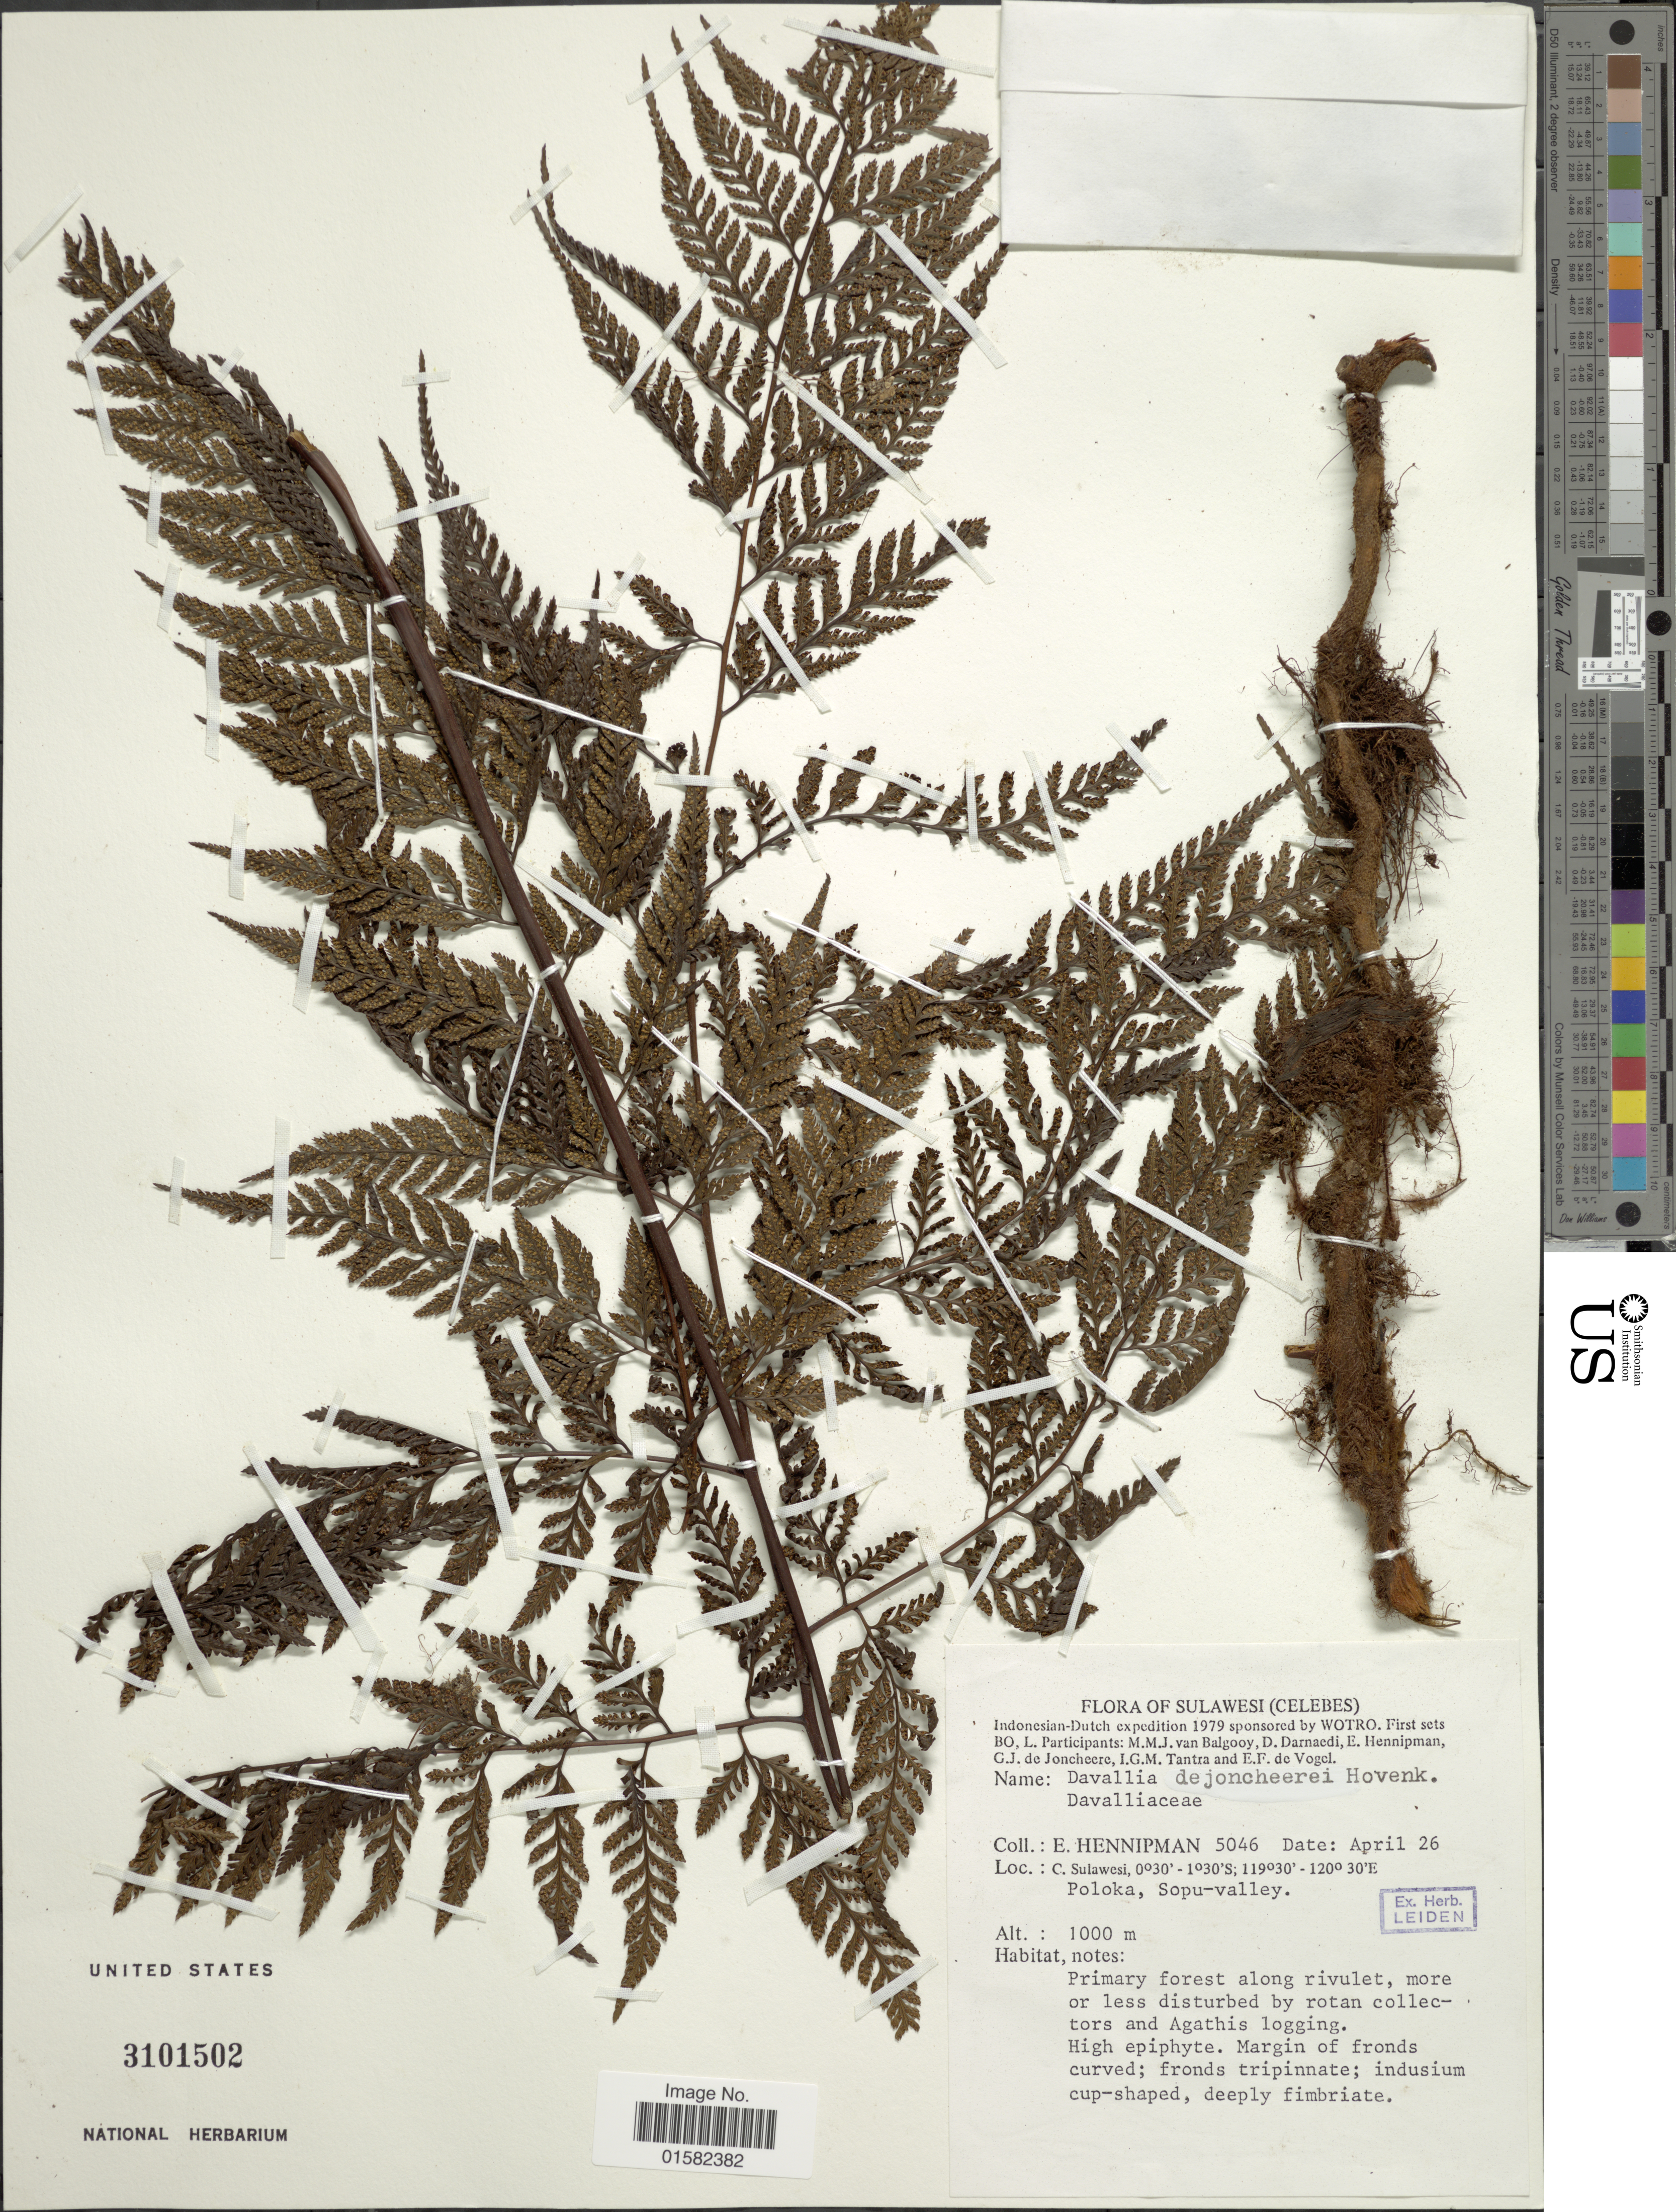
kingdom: Plantae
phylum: Tracheophyta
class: Polypodiopsida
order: Polypodiales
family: Davalliaceae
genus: Wibelia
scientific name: Wibelia denticulata var. elata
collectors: E. Hennipman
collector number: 5046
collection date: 1979-04-26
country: Indonesia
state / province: Sulawesi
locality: (Celebes), C. Sulawesi, Poloka, Sopu-valley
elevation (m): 1000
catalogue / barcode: US 3101502